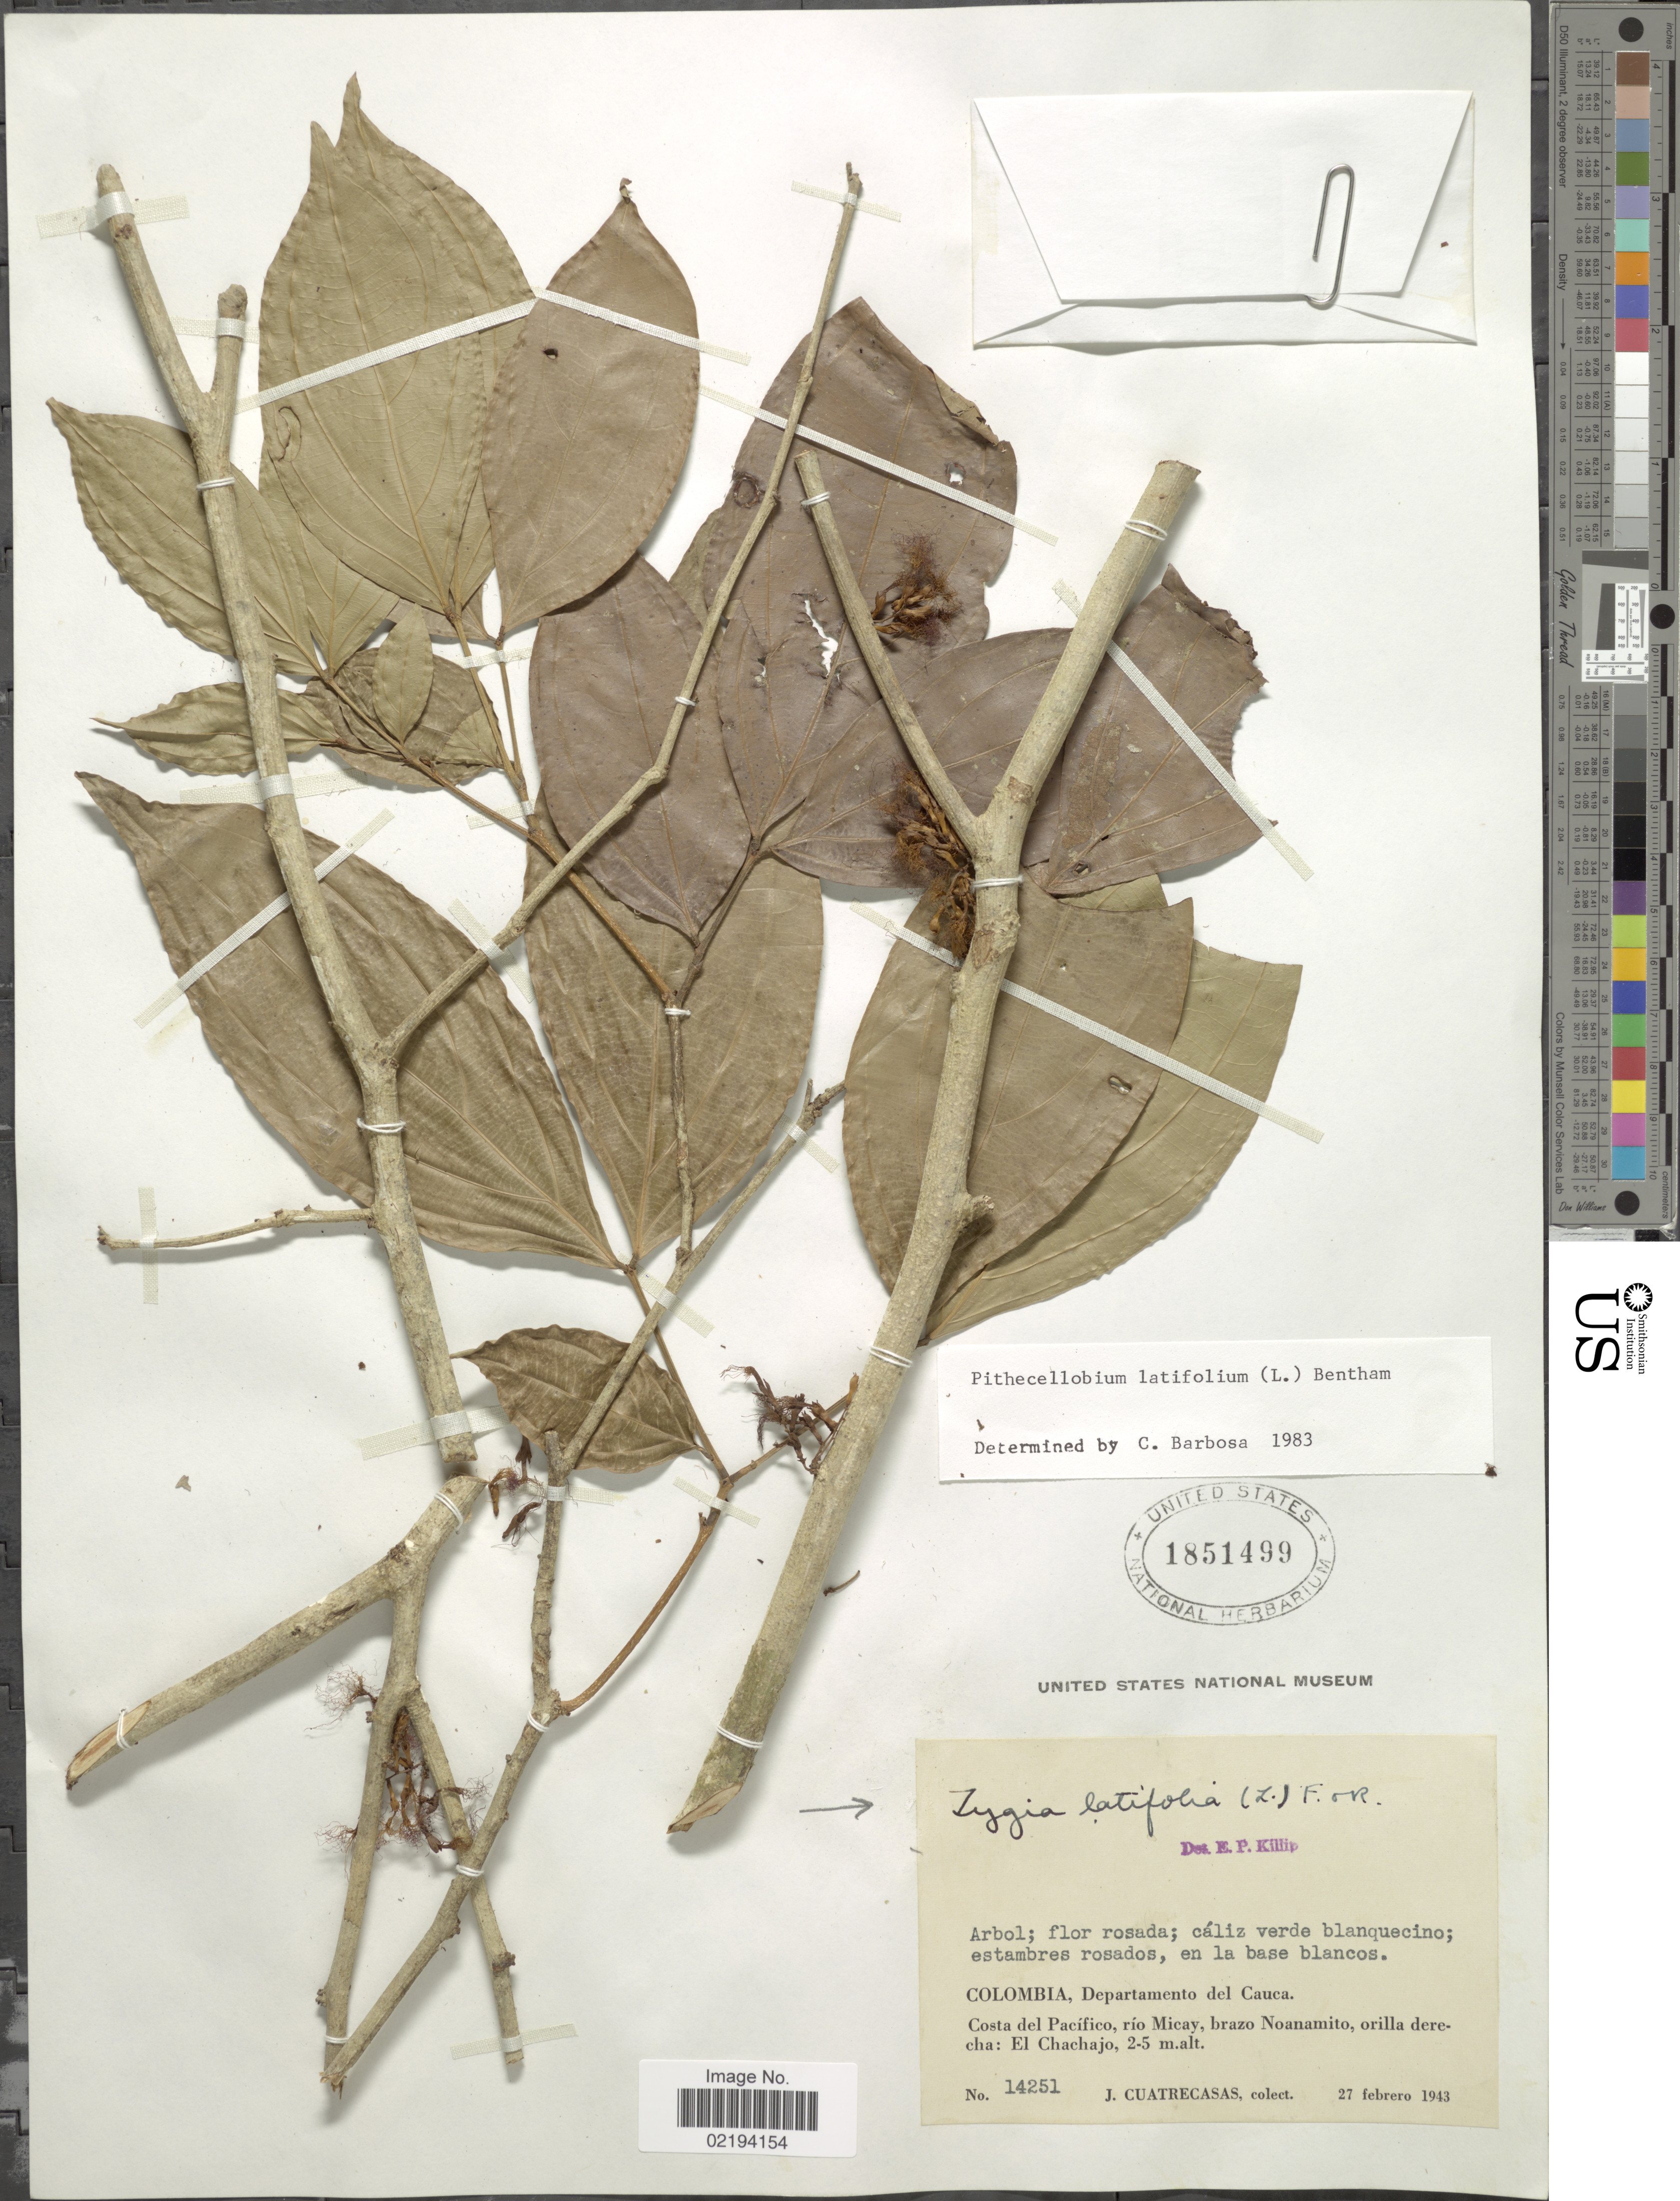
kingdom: Plantae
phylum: Tracheophyta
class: Magnoliopsida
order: Fabales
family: Fabaceae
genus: Zygia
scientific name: Zygia latifolia var. latifolia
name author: (L.) Fawc. & Rendle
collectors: J. Cuatrecasas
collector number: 14251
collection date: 1973-02-27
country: Colombia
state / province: Cauca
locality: Departamento del Cauca, Costa del Pacífico, río Micay, brazo Noanamito, orilla derecha: El Chachajo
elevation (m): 2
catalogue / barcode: US 1851499